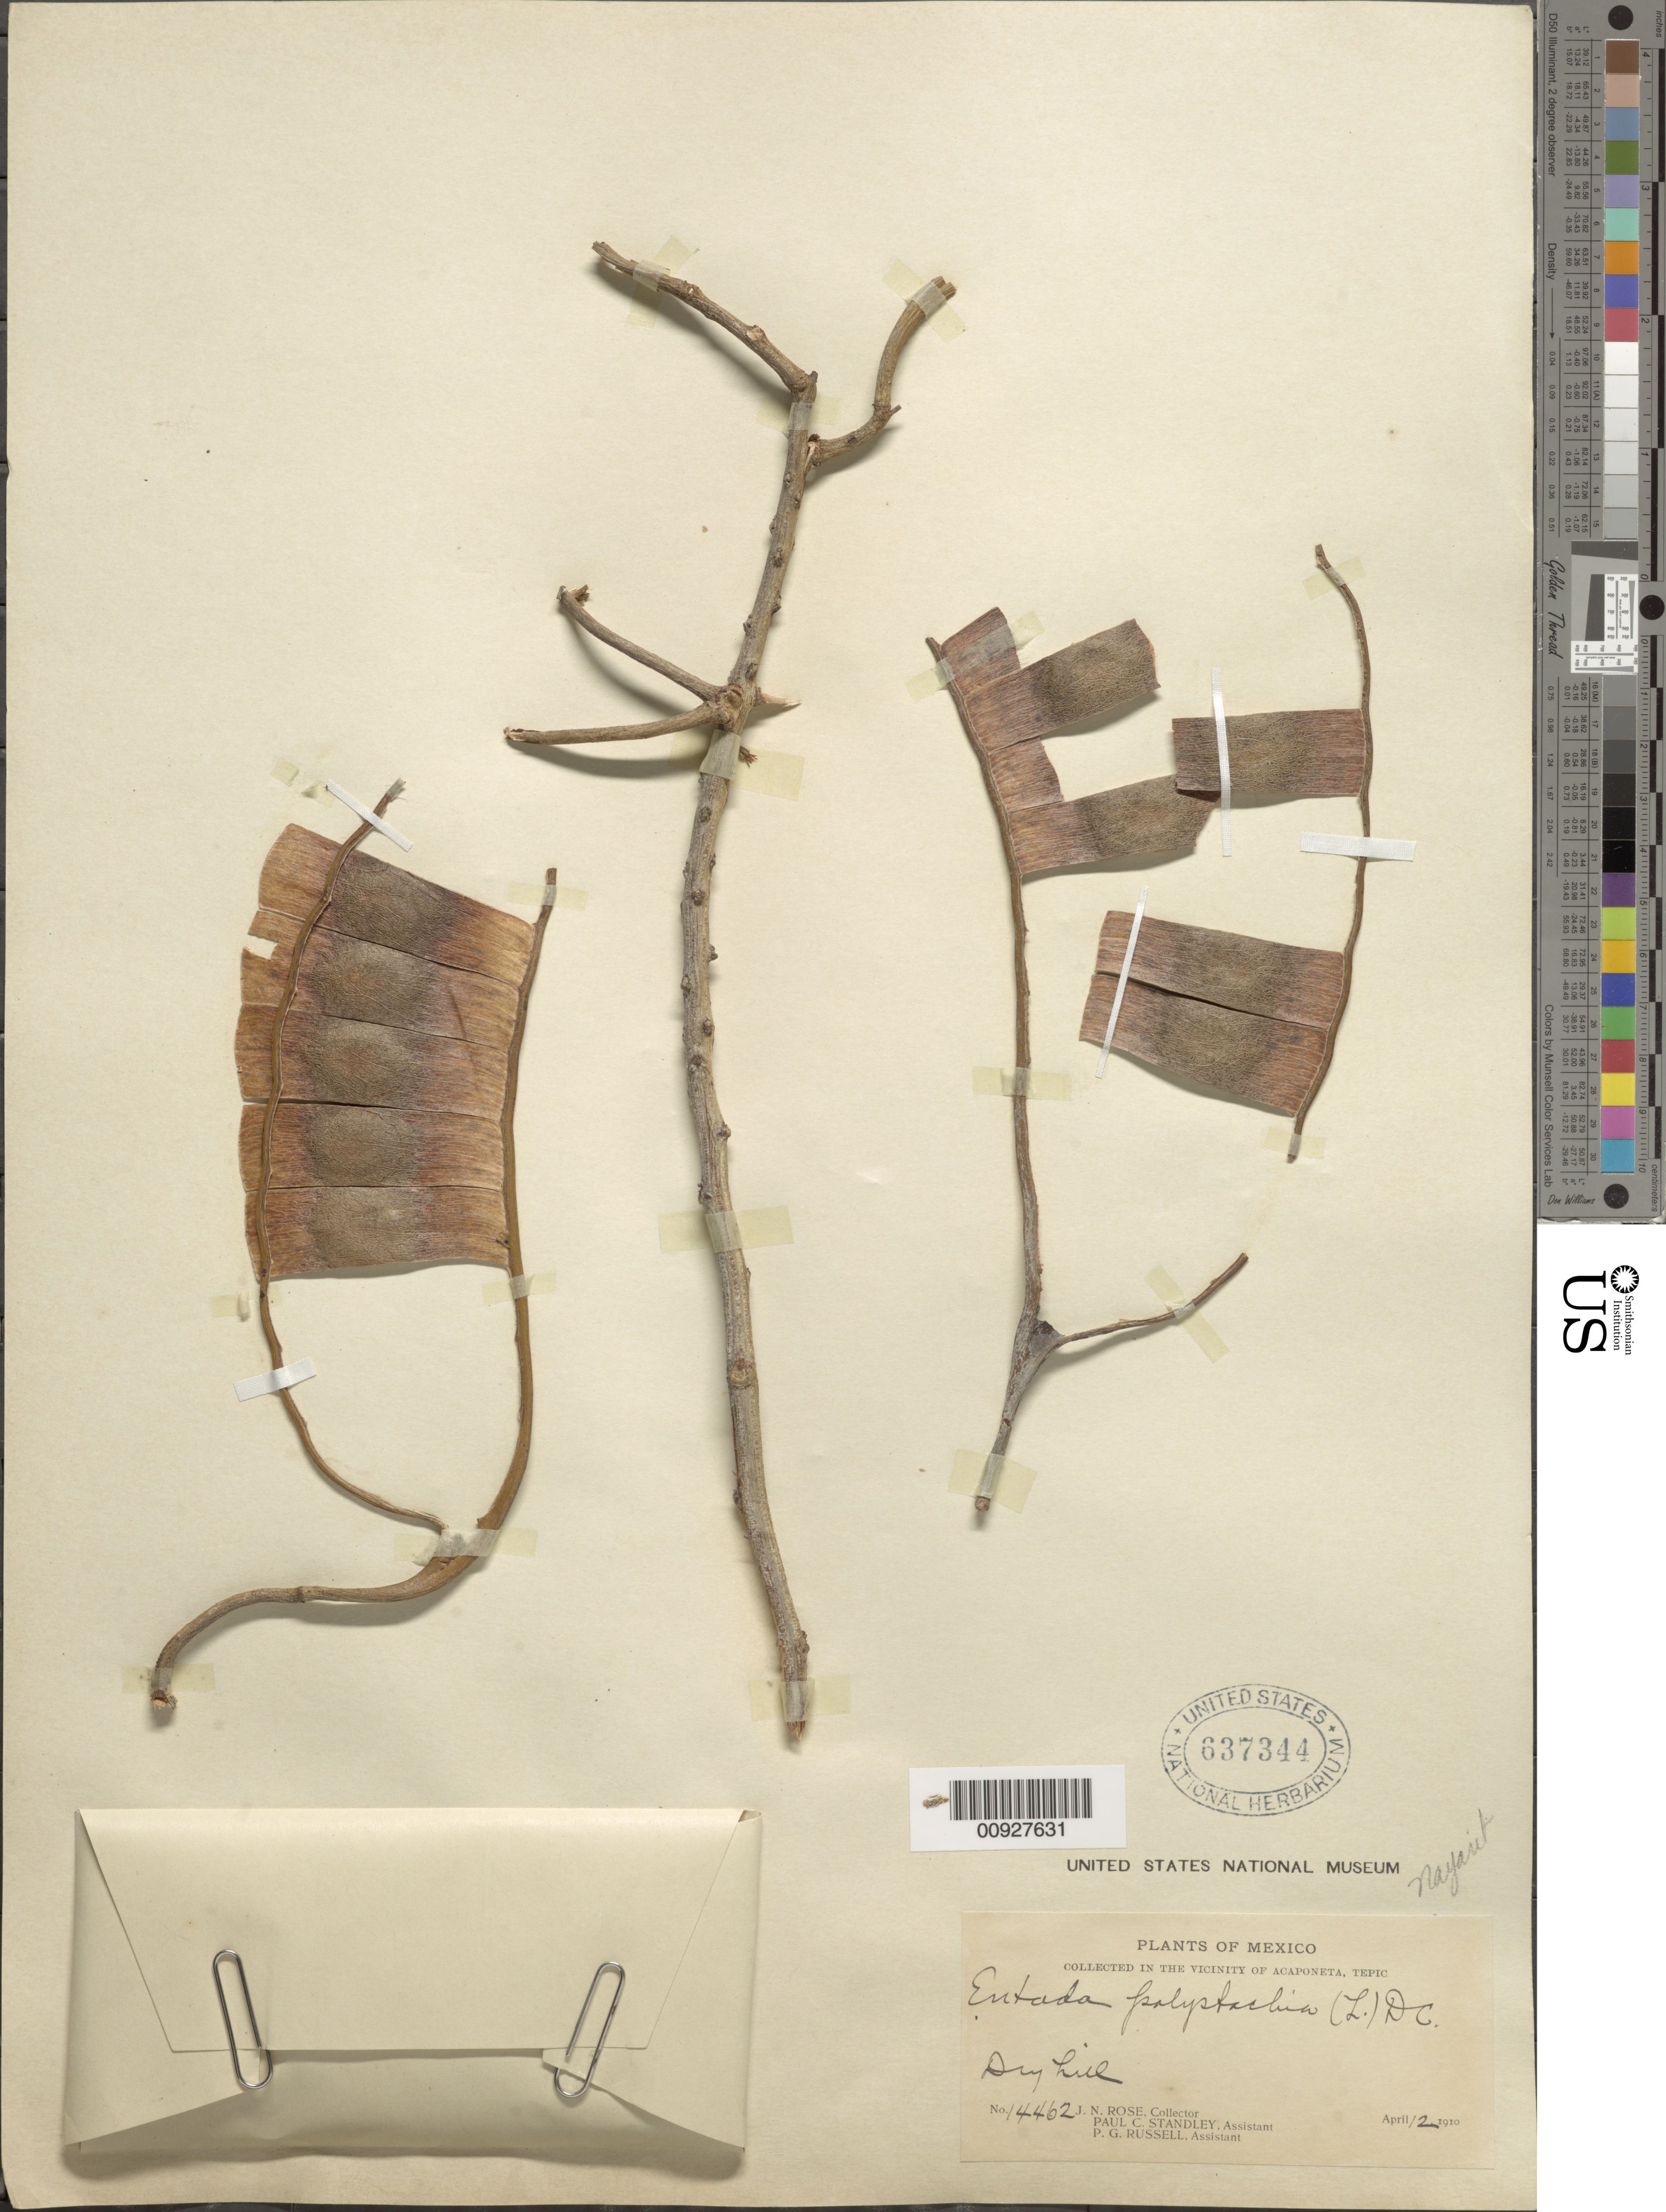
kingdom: Plantae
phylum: Tracheophyta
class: Magnoliopsida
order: Fabales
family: Fabaceae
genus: Entada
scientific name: Entada polystachya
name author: (L.) DC.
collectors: J. N. Rose, P. C. Standley & P. G. Russell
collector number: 14462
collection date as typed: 12 Apr 1910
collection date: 1910-04-12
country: Mexico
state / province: Nayarit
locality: In the vicinity of Acaponeta, Tepic.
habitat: Dry hill.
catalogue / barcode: US 637344